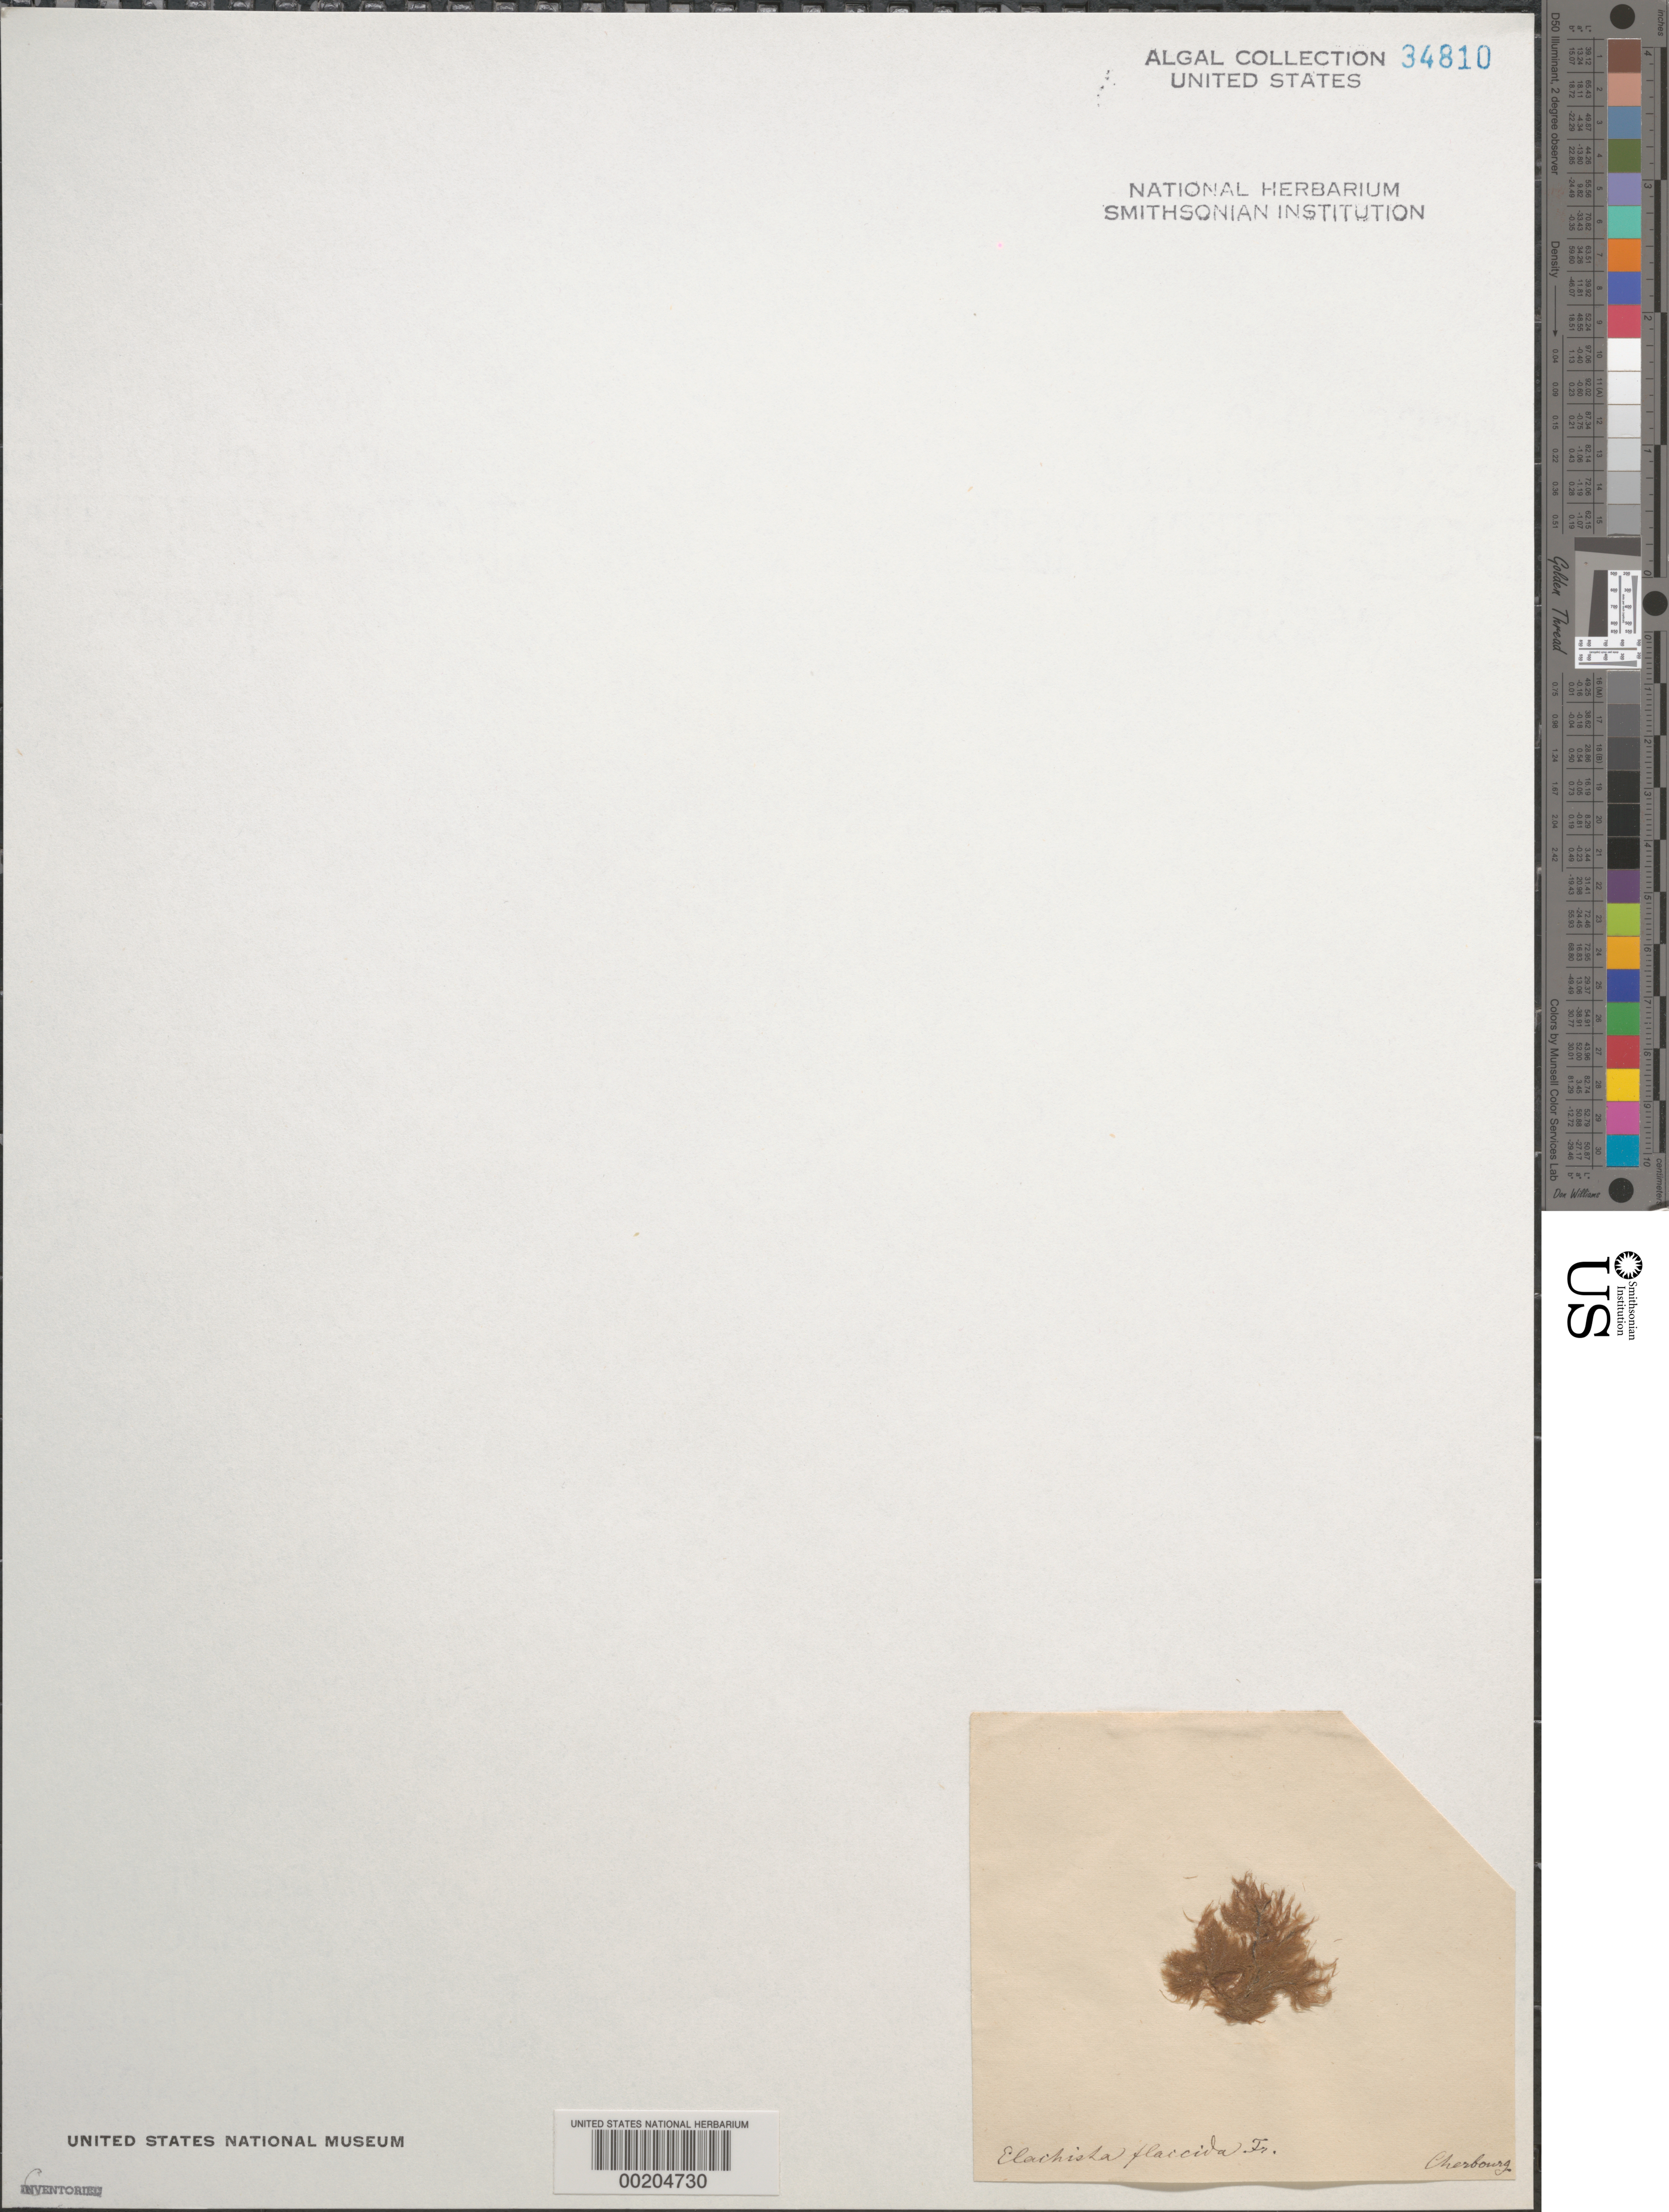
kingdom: Chromista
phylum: Ochrophyta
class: Phaeophyceae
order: Ectocarpales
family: Chordariaceae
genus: Elachista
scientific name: Elachista flaccida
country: France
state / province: Normandie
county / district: Manche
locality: Cherbourg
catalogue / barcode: US 34810